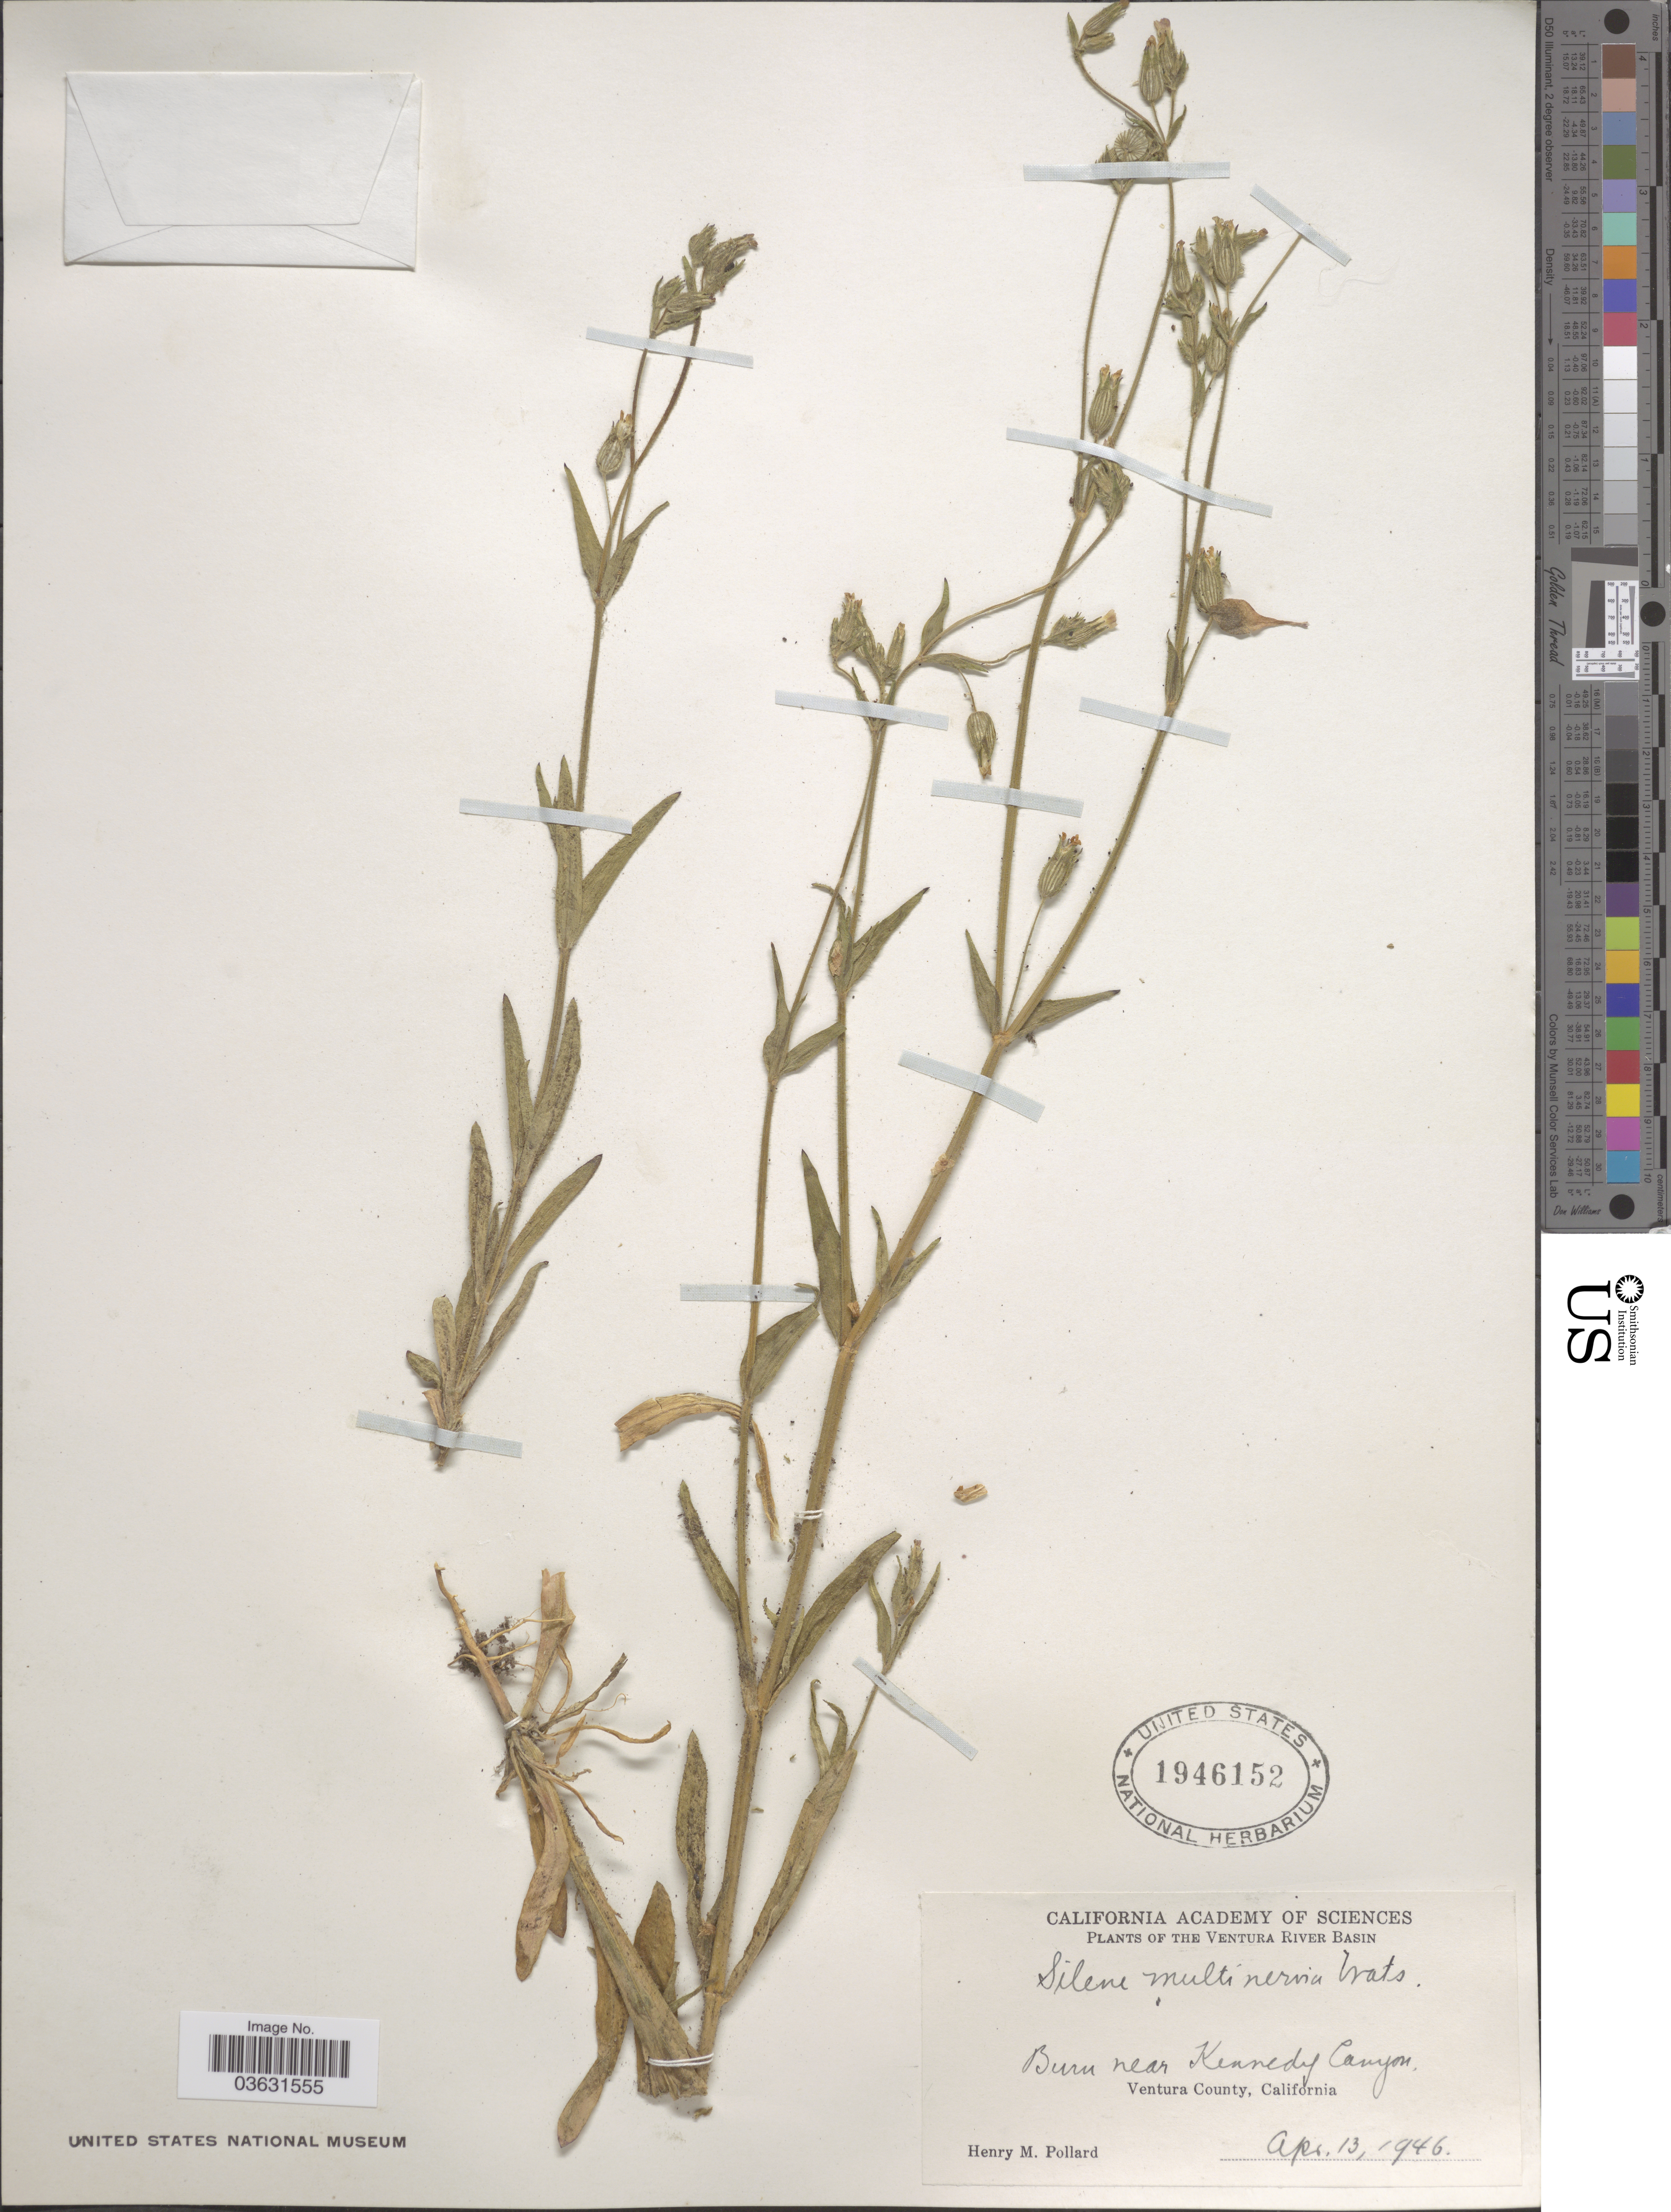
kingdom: Plantae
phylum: Tracheophyta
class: Magnoliopsida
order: Caryophyllales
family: Caryophyllaceae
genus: Silene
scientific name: Silene multinervia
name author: S. Watson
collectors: H. M. Pollard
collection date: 1946-04-13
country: United States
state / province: California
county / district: Ventura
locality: The Ventura River Basin. Burn near Kennedy Canyon. Ventura County.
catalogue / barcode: US 1946152